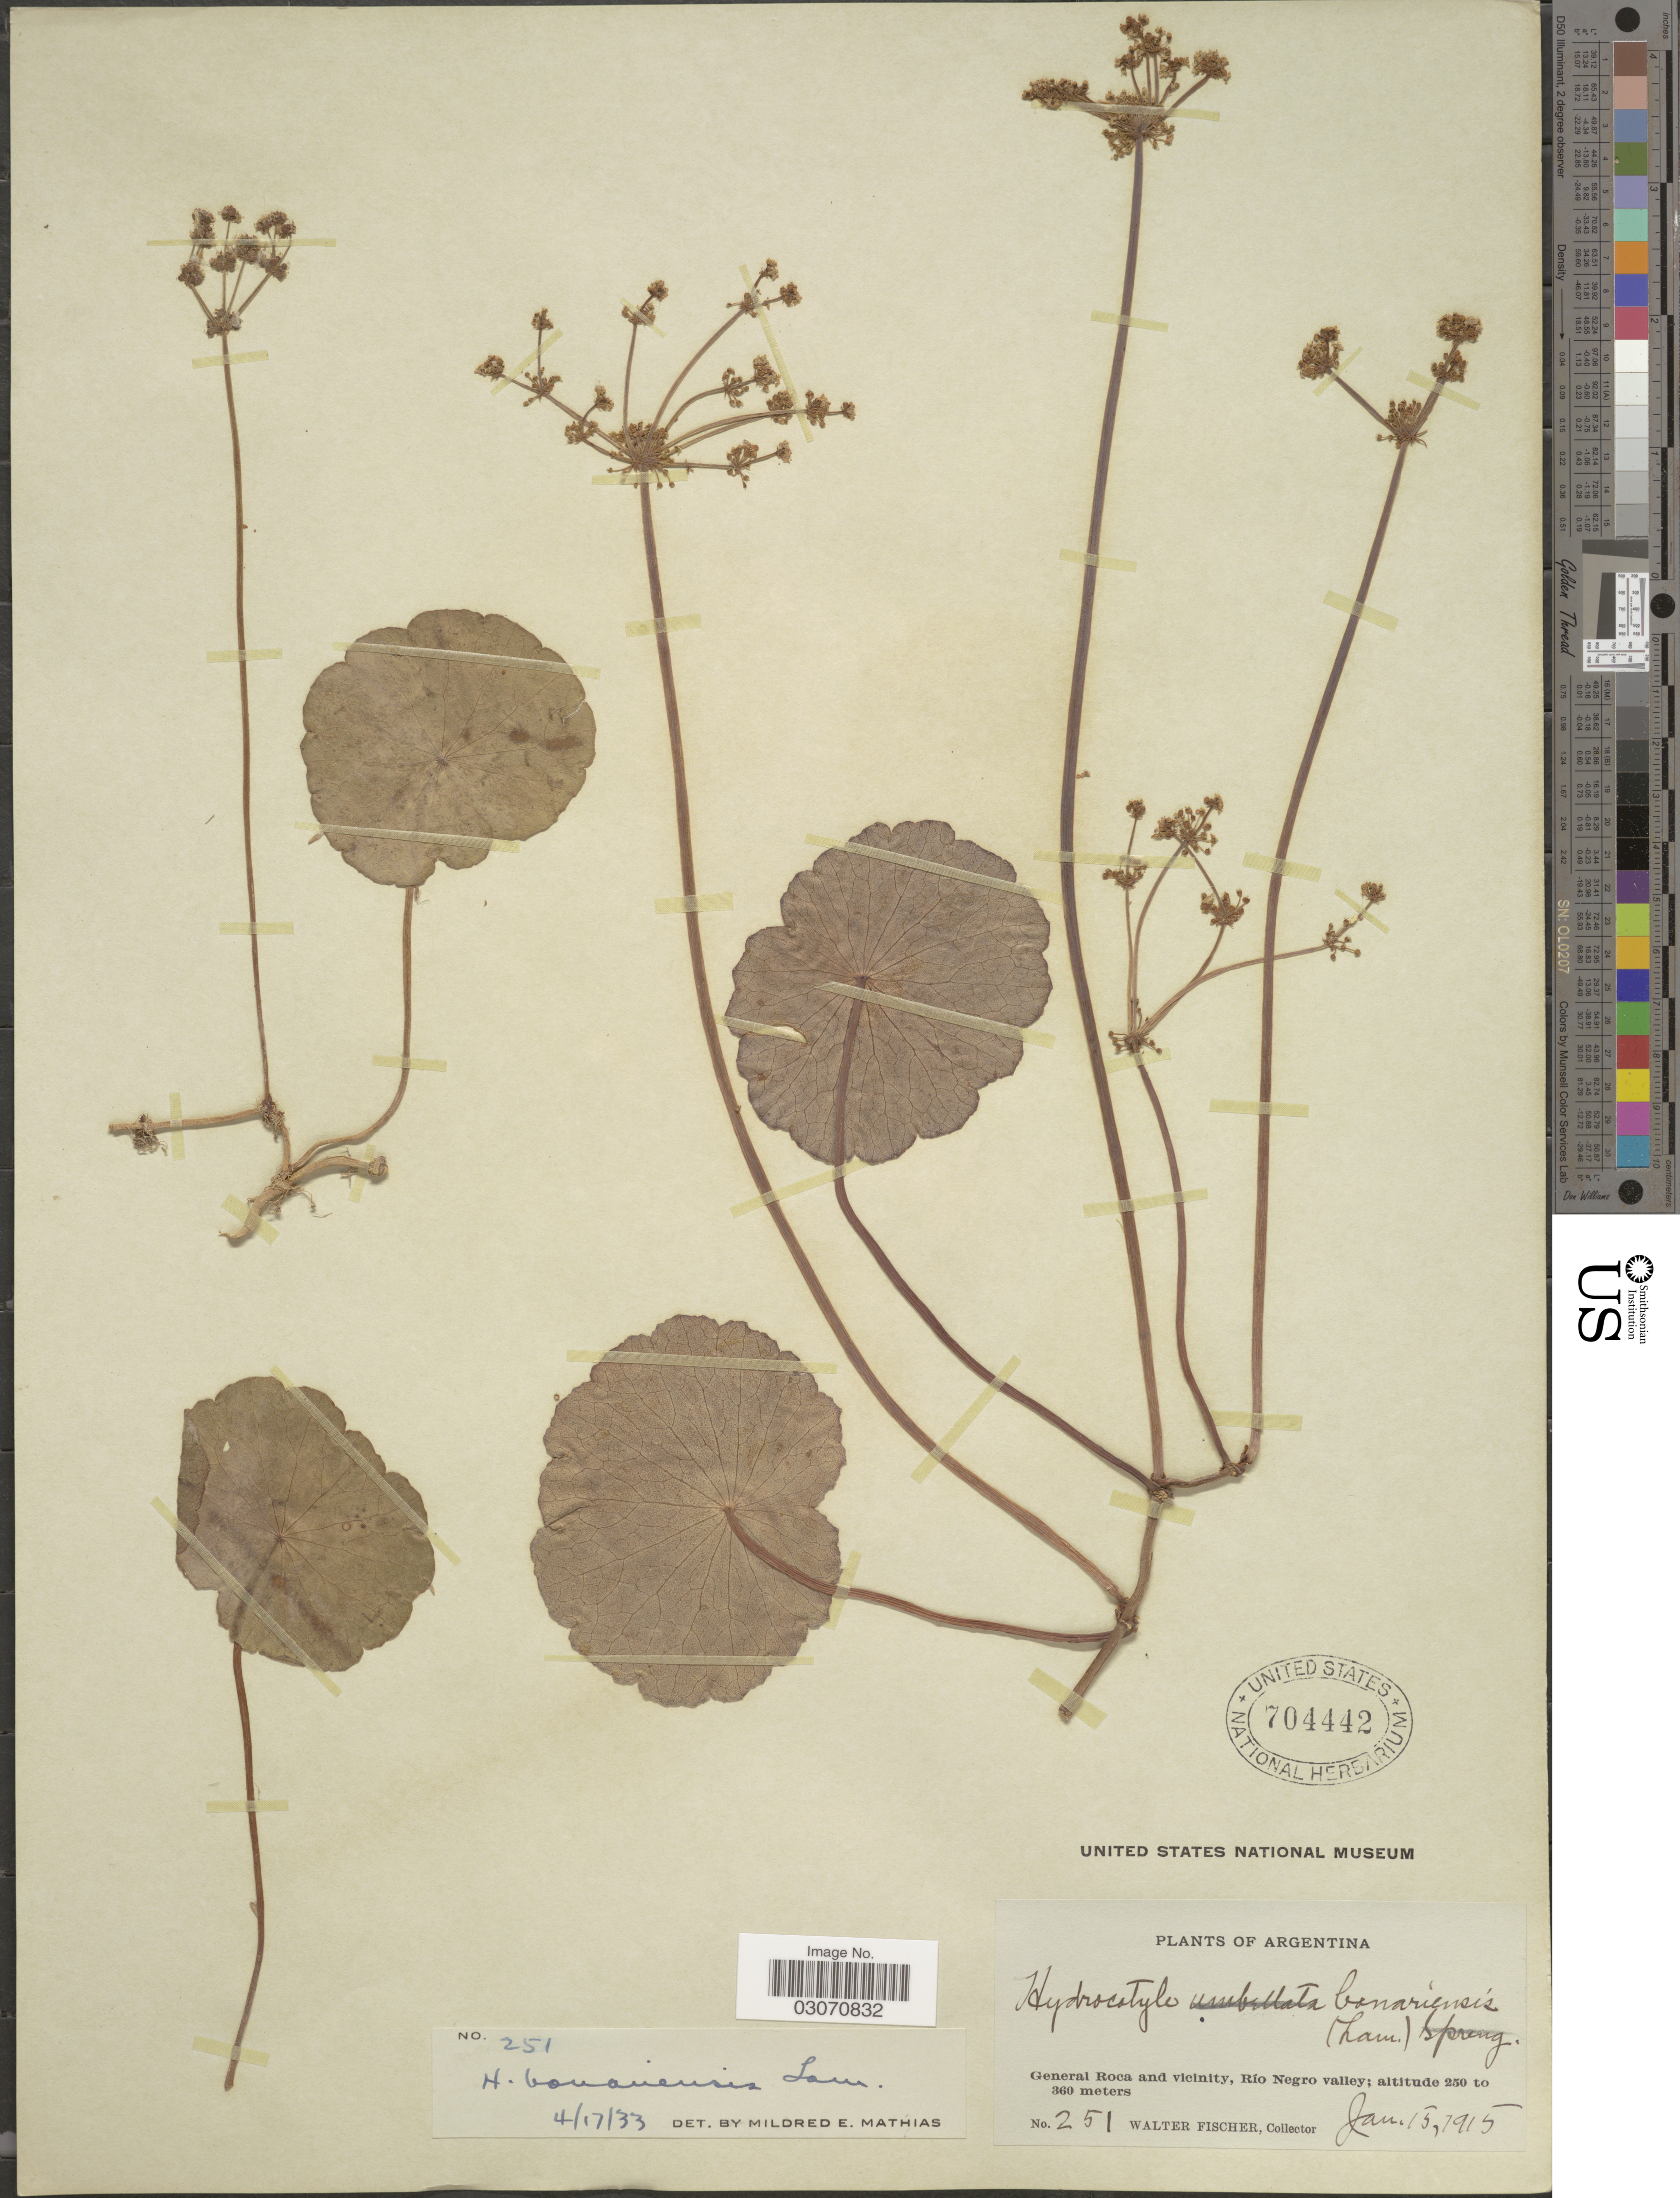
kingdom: Plantae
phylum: Tracheophyta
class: Magnoliopsida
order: Apiales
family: Araliaceae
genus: Hydrocotyle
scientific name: Hydrocotyle bonariensis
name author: Lam.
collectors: W. Fischer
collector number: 251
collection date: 1915-01-15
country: Argentina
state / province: Rio Negro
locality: General Roca and vicinity, Río Negro valley.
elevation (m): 250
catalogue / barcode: US 704442